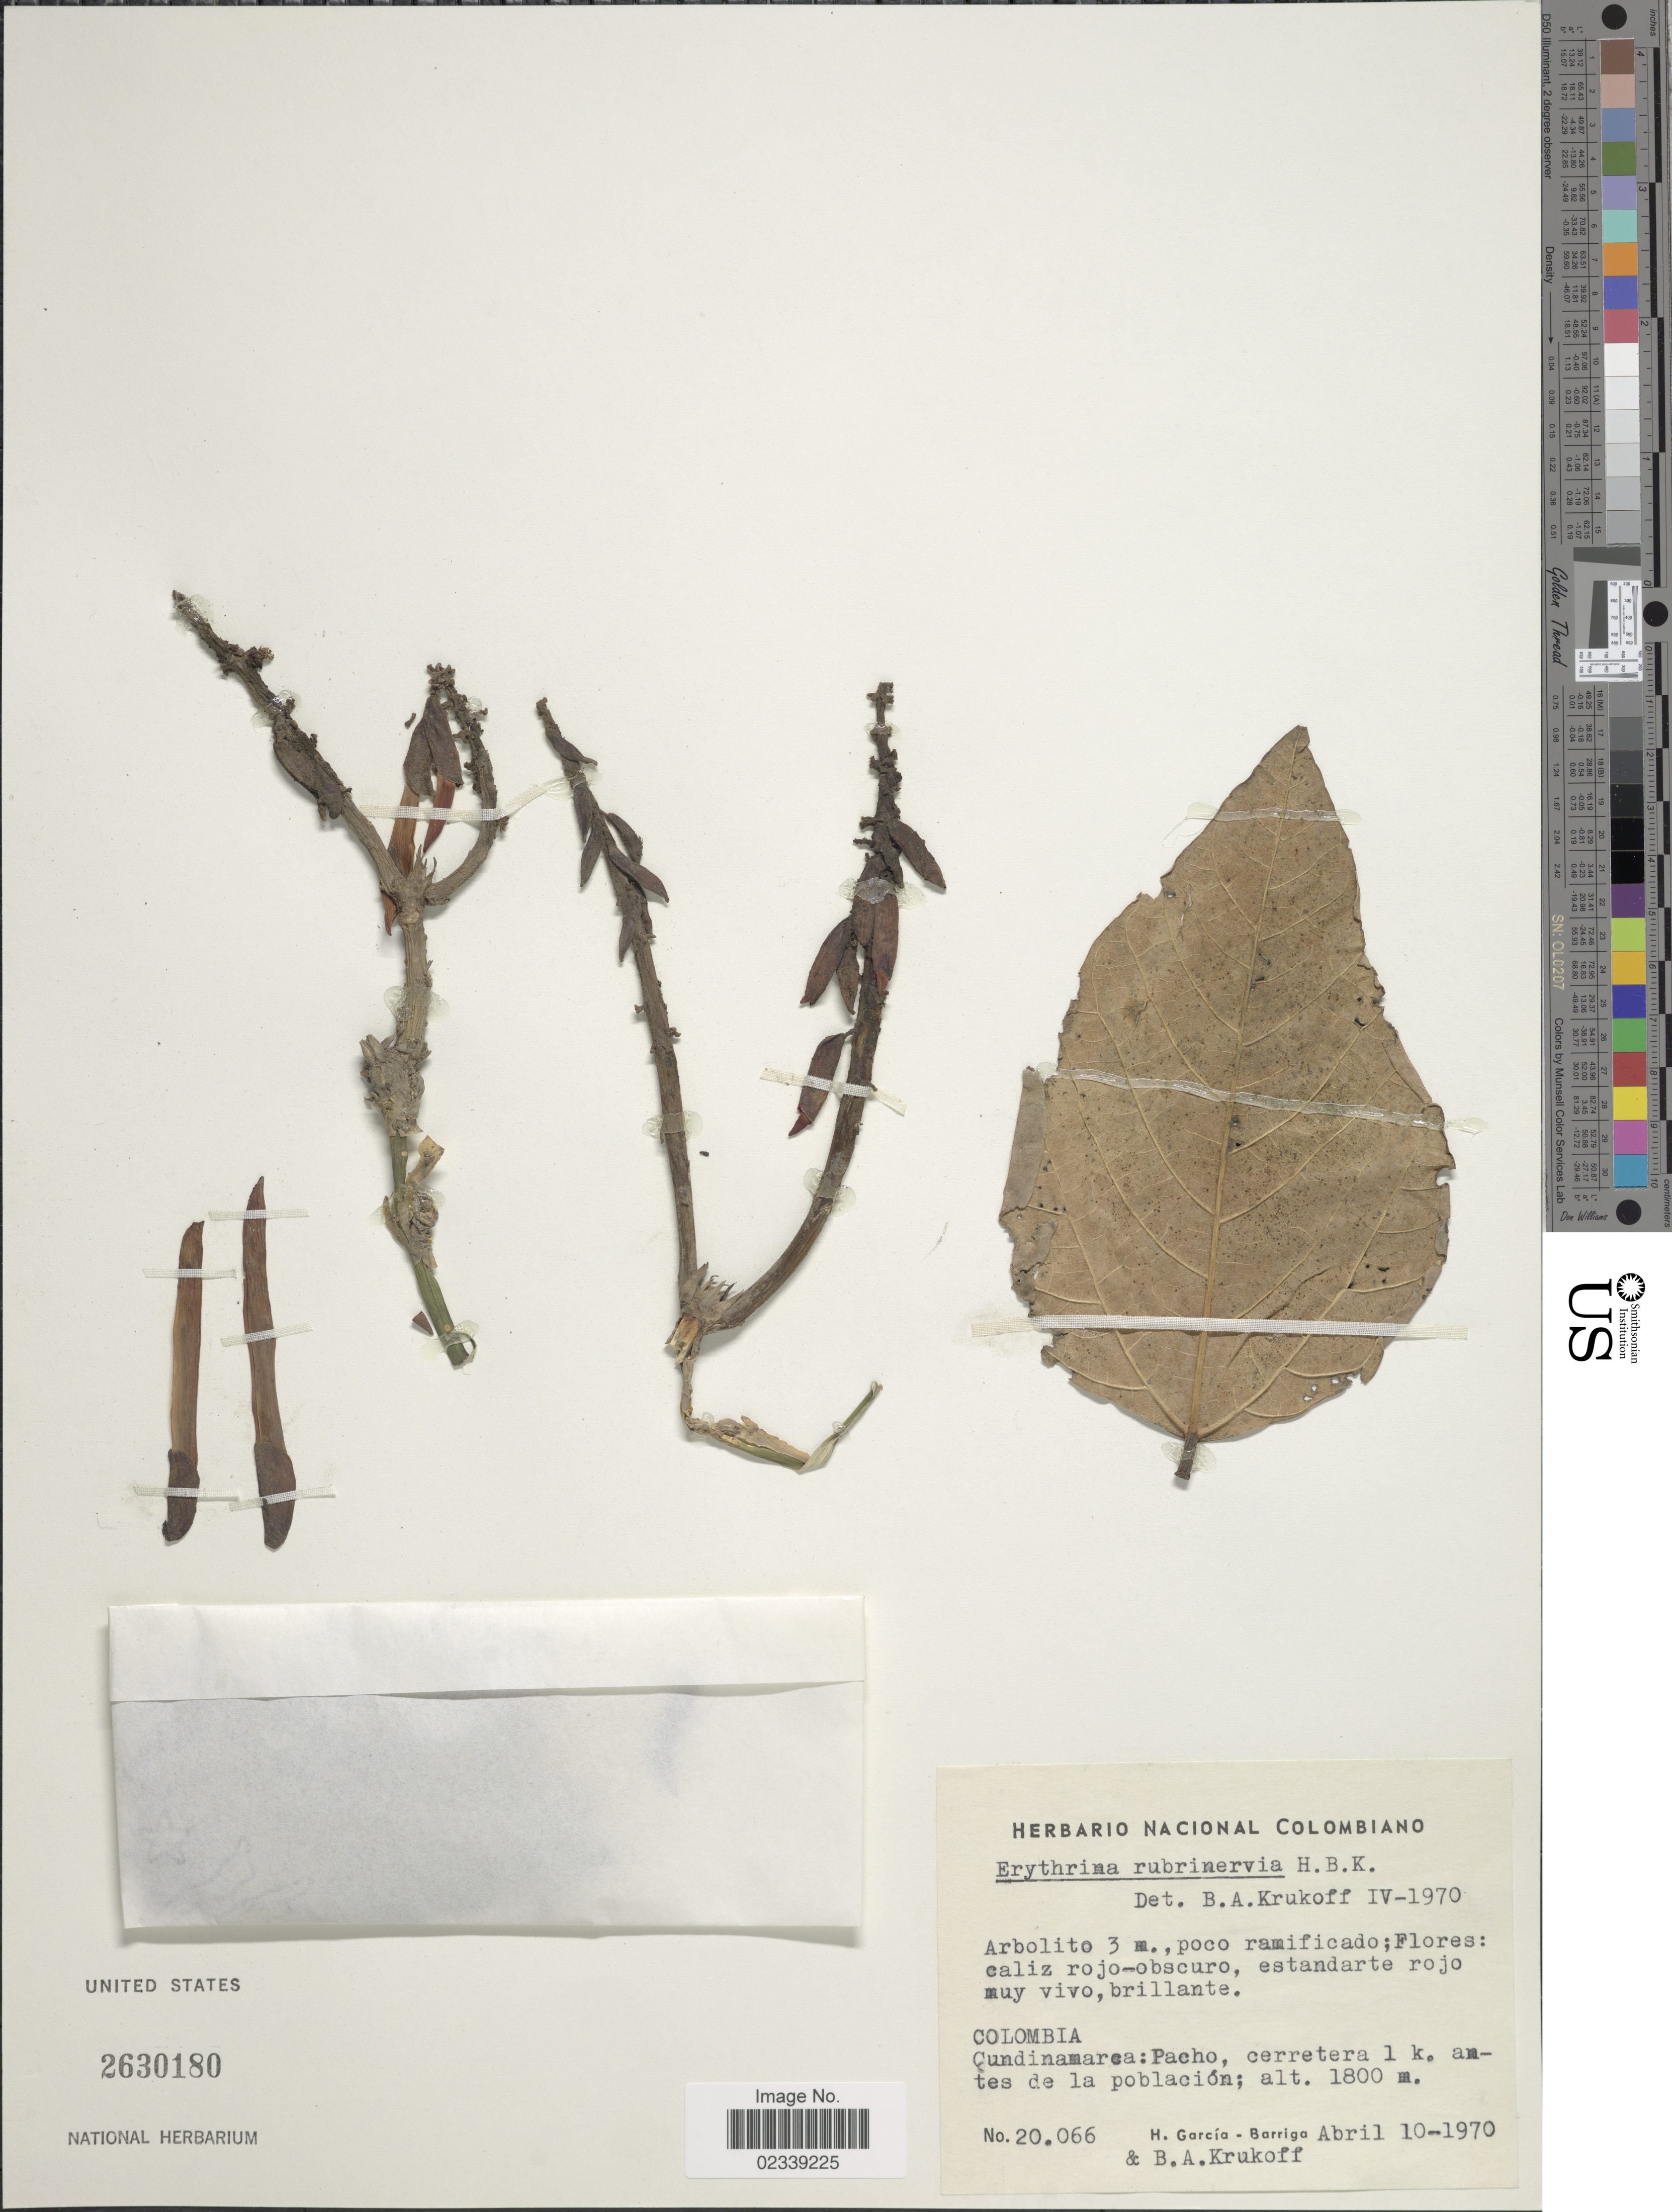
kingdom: Plantae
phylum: Tracheophyta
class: Magnoliopsida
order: Fabales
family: Fabaceae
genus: Erythrina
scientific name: Erythrina rubrinervia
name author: Kunth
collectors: H. García Barriga & B. A. Krukoff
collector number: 20066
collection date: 1970-04-10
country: Colombia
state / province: Cundinamarca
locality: Pacho, Carretera 1 k. antes de la poblacion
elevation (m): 1800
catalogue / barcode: US 2630180